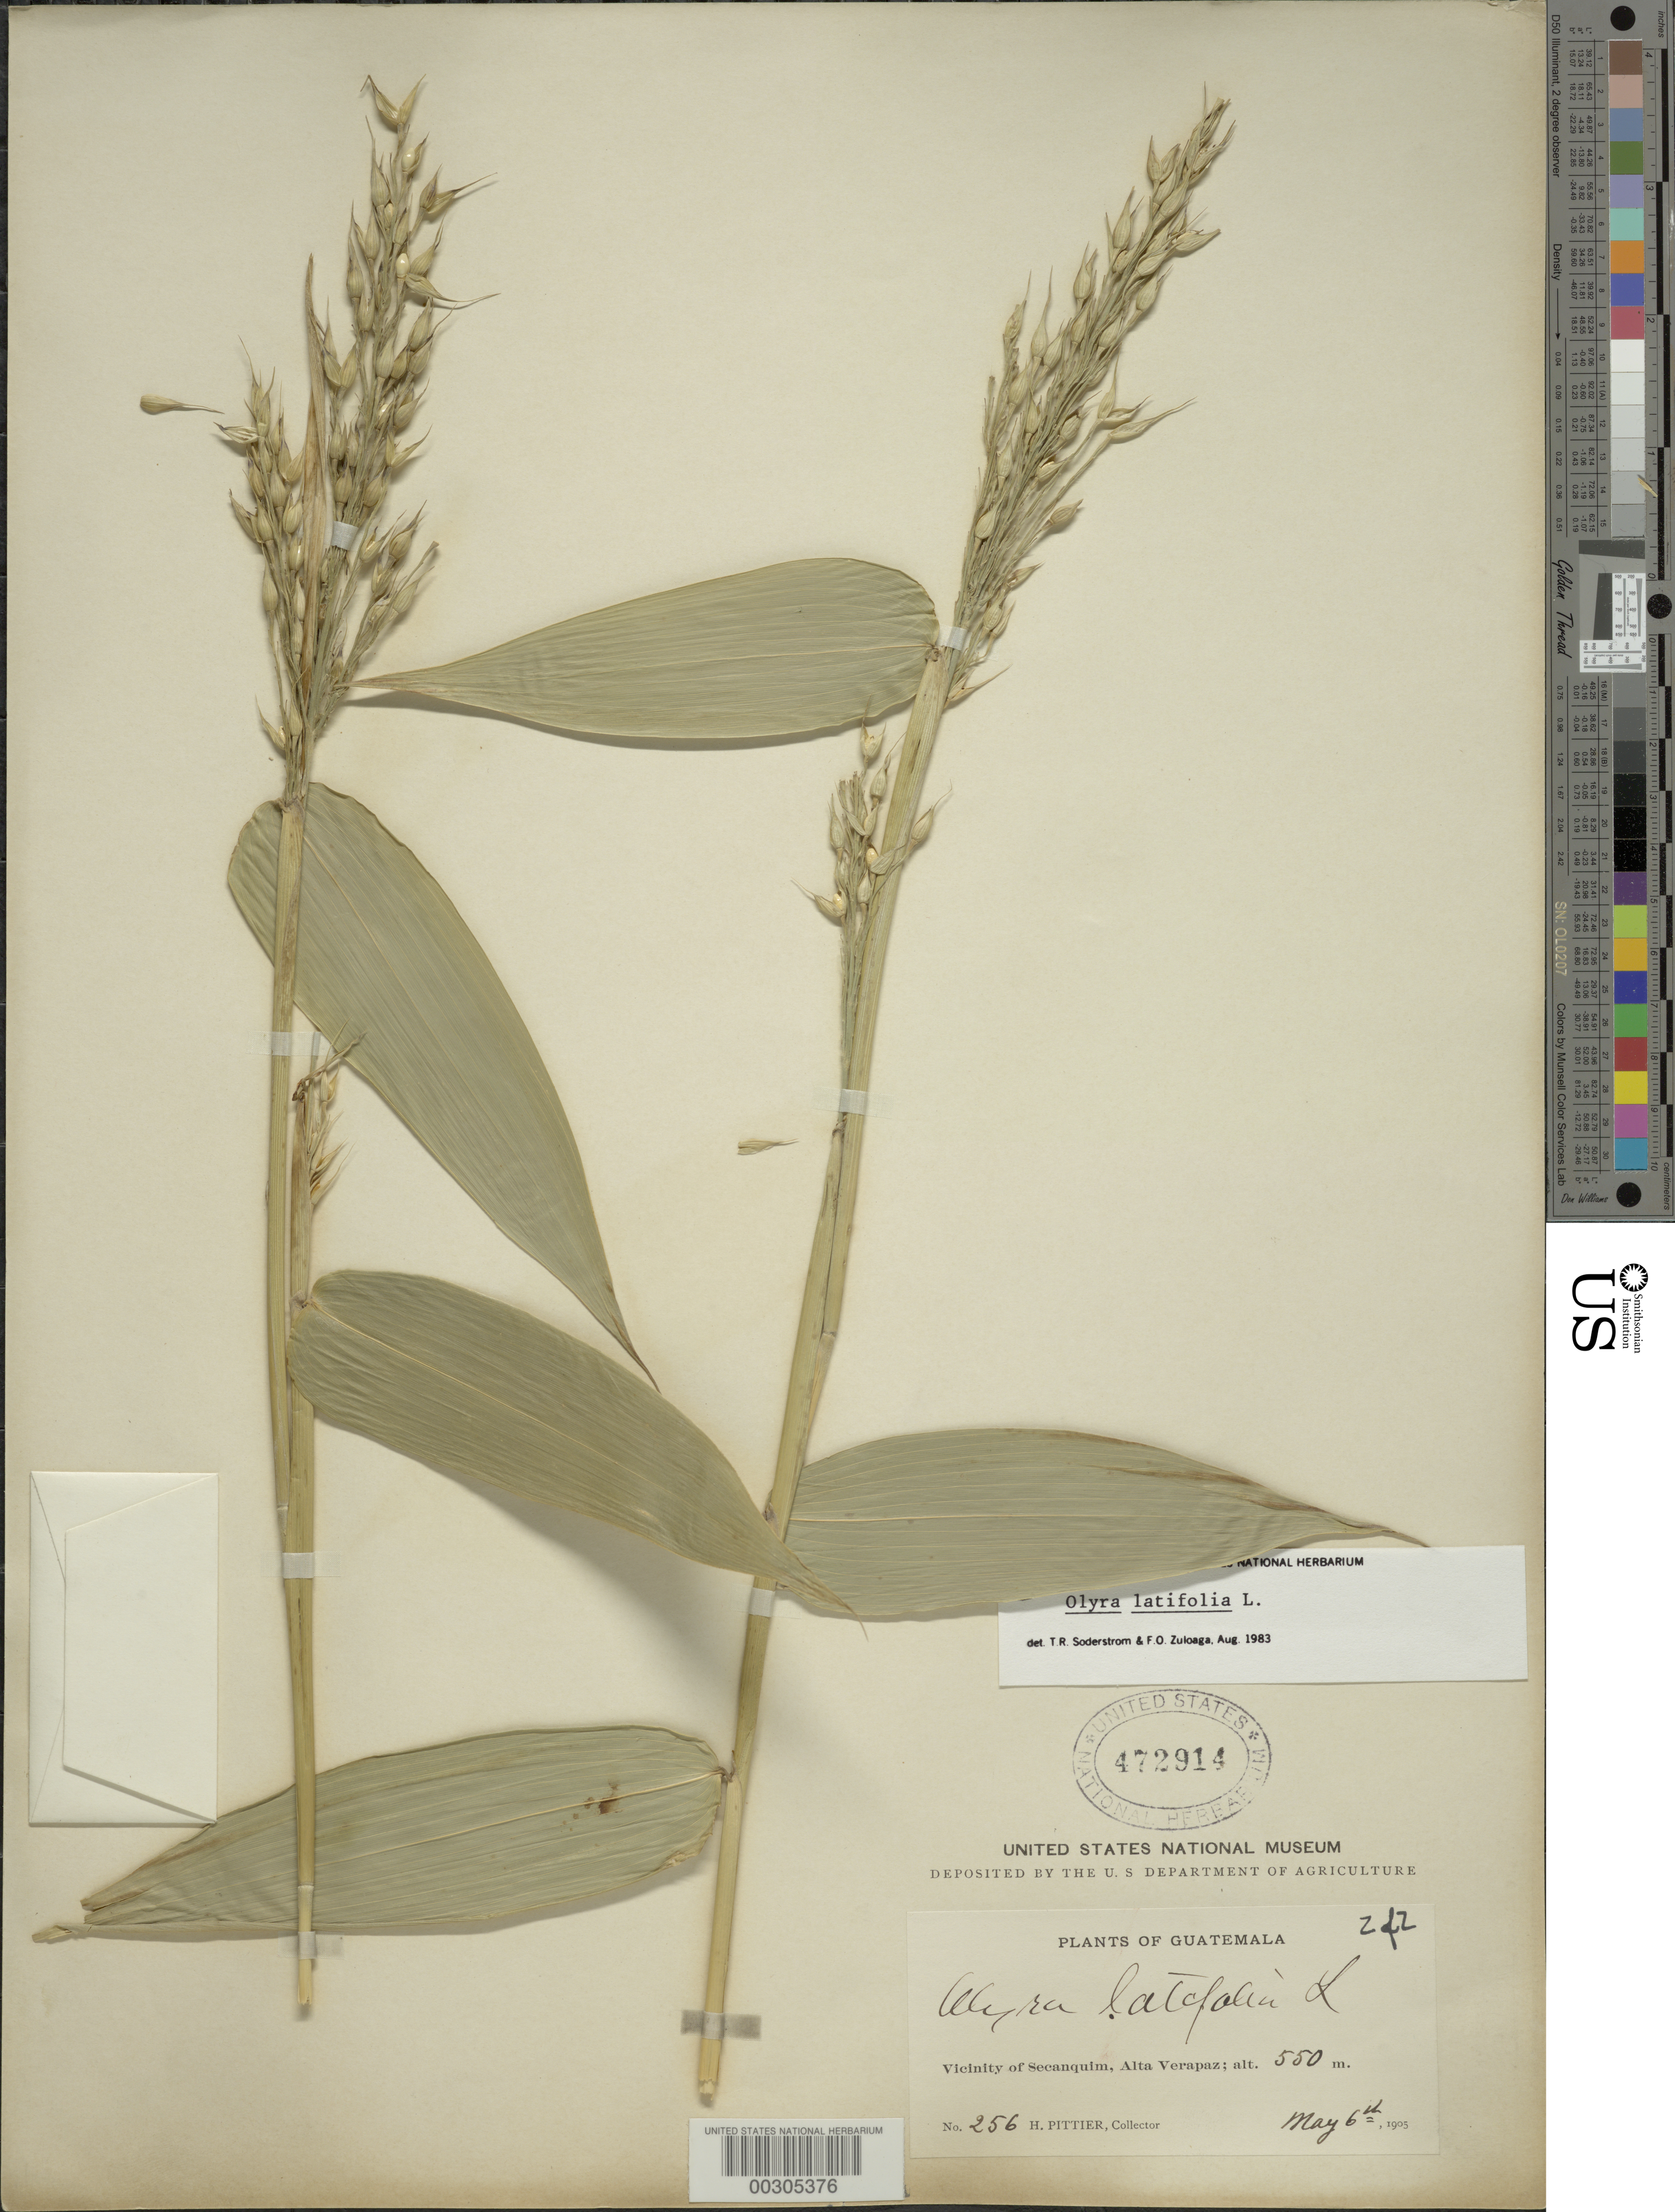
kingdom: Plantae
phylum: Tracheophyta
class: Liliopsida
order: Poales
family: Poaceae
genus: Olyra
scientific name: Olyra latifolia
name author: L.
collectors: H. F. Pittier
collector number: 256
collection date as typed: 06 May 1905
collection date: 1905-05-06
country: Guatemala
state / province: Alta Verapaz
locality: Secanquim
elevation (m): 550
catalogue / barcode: US 472914